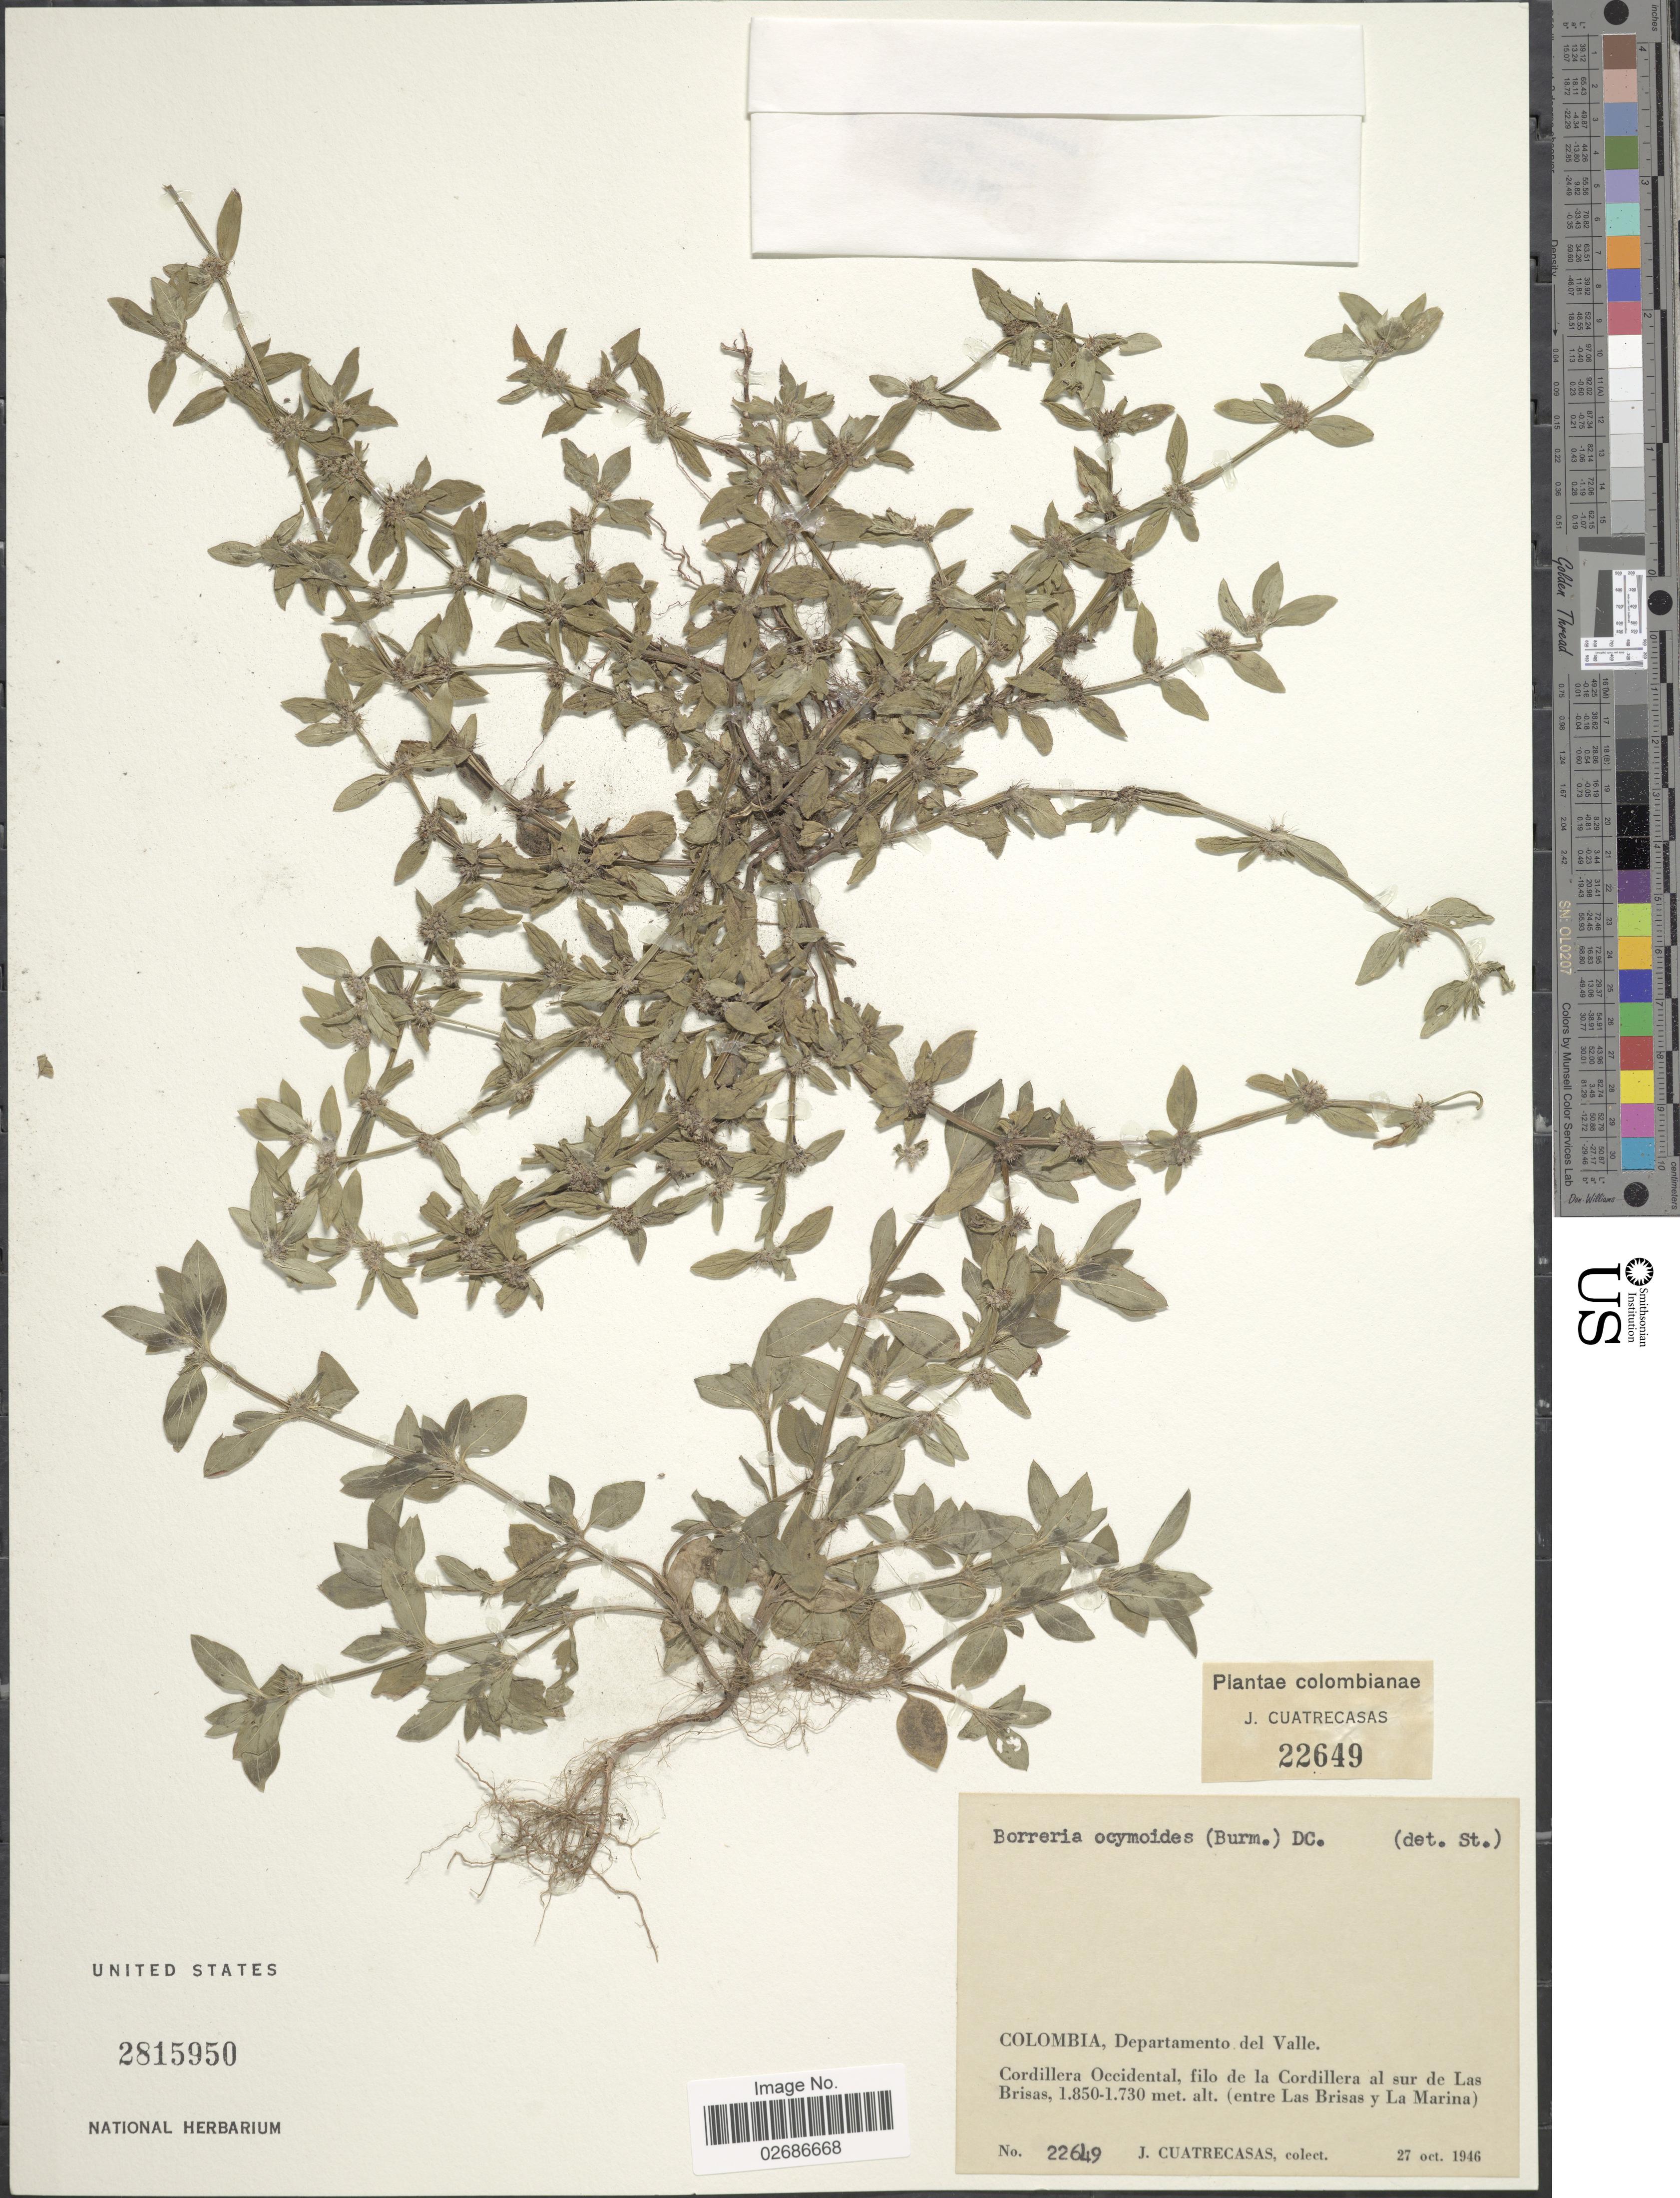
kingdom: Plantae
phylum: Tracheophyta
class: Magnoliopsida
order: Gentianales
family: Rubiaceae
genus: Borreria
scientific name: Borreria ocimoides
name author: (Burm. f.) DC.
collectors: J. Cuatrecasas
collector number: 22649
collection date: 1946-10-27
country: Colombia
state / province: Valle del Cauca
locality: Departamento del Valle. Cordillera Occidental, filo de la Cordillera al sur de Las Brisas (entre Las Brisas y La Marina)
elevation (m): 1730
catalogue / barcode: US 2815950